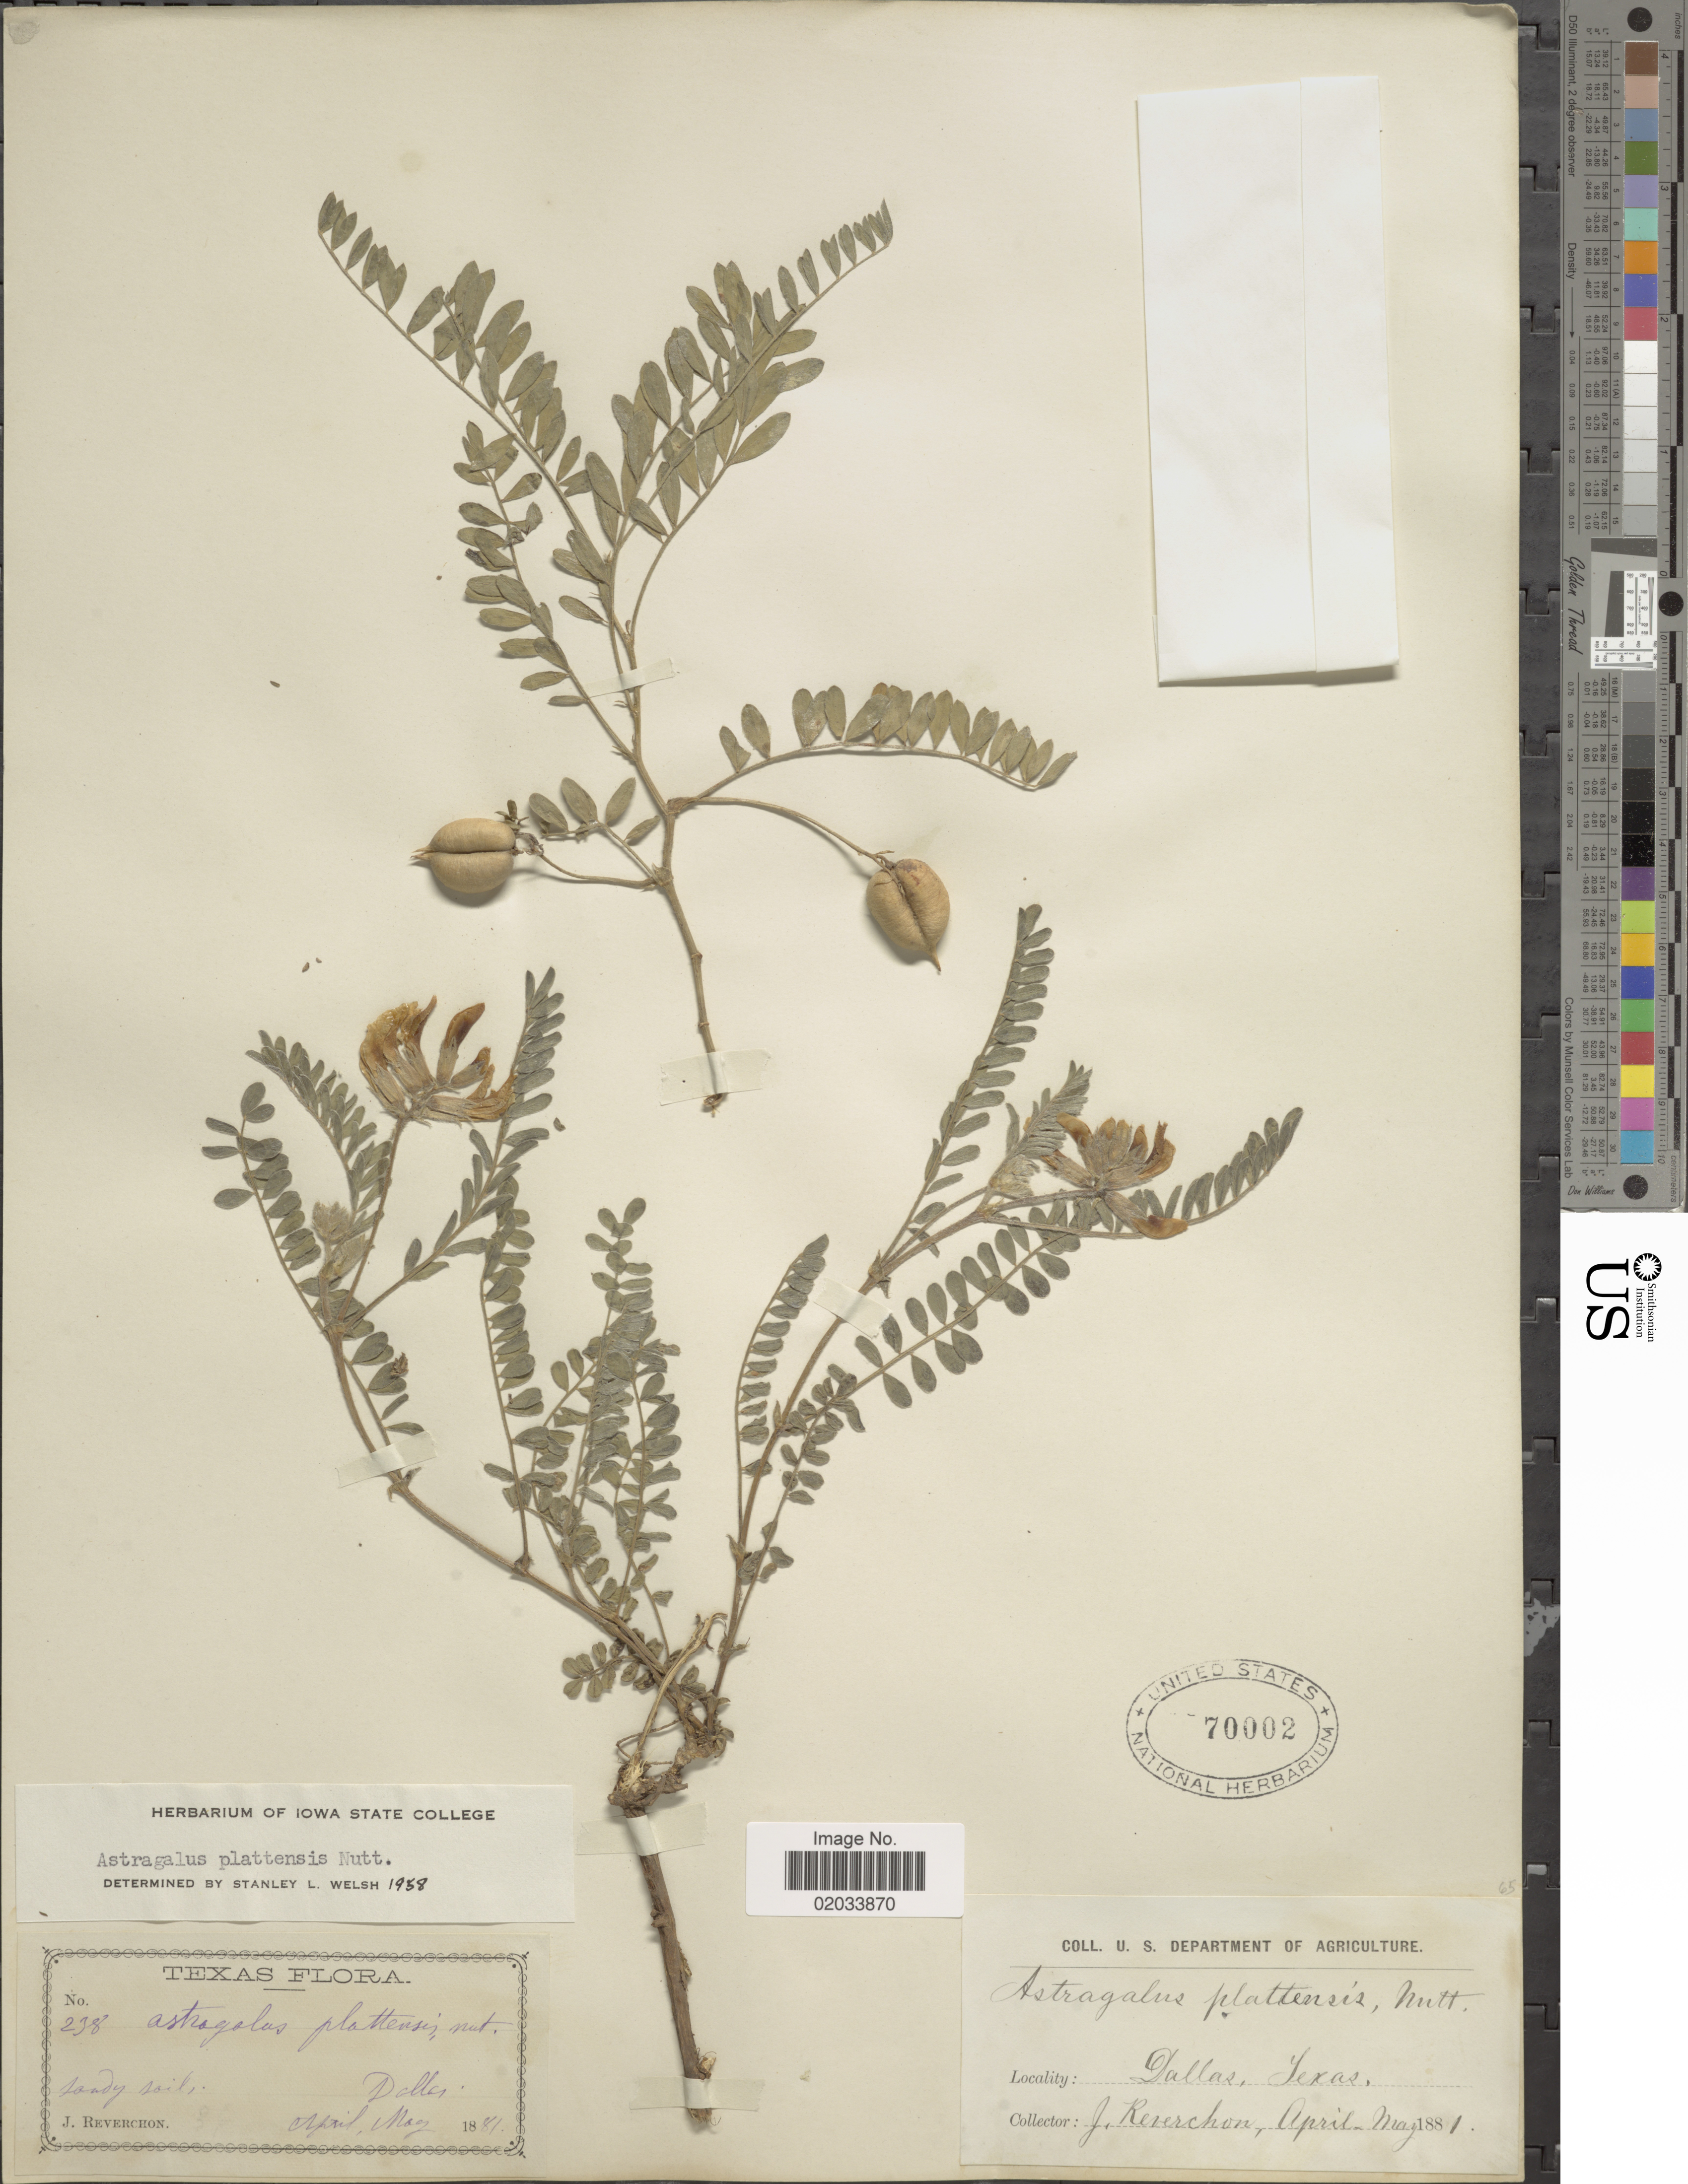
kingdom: Plantae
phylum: Tracheophyta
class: Magnoliopsida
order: Fabales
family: Fabaceae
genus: Astragalus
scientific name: Astragalus plattensis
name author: Nutt. ex Torr. & A. Gray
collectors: J. Reverchon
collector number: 238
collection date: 1881-04/1881-05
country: United States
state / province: Kansas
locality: Dallas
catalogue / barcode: US 70002